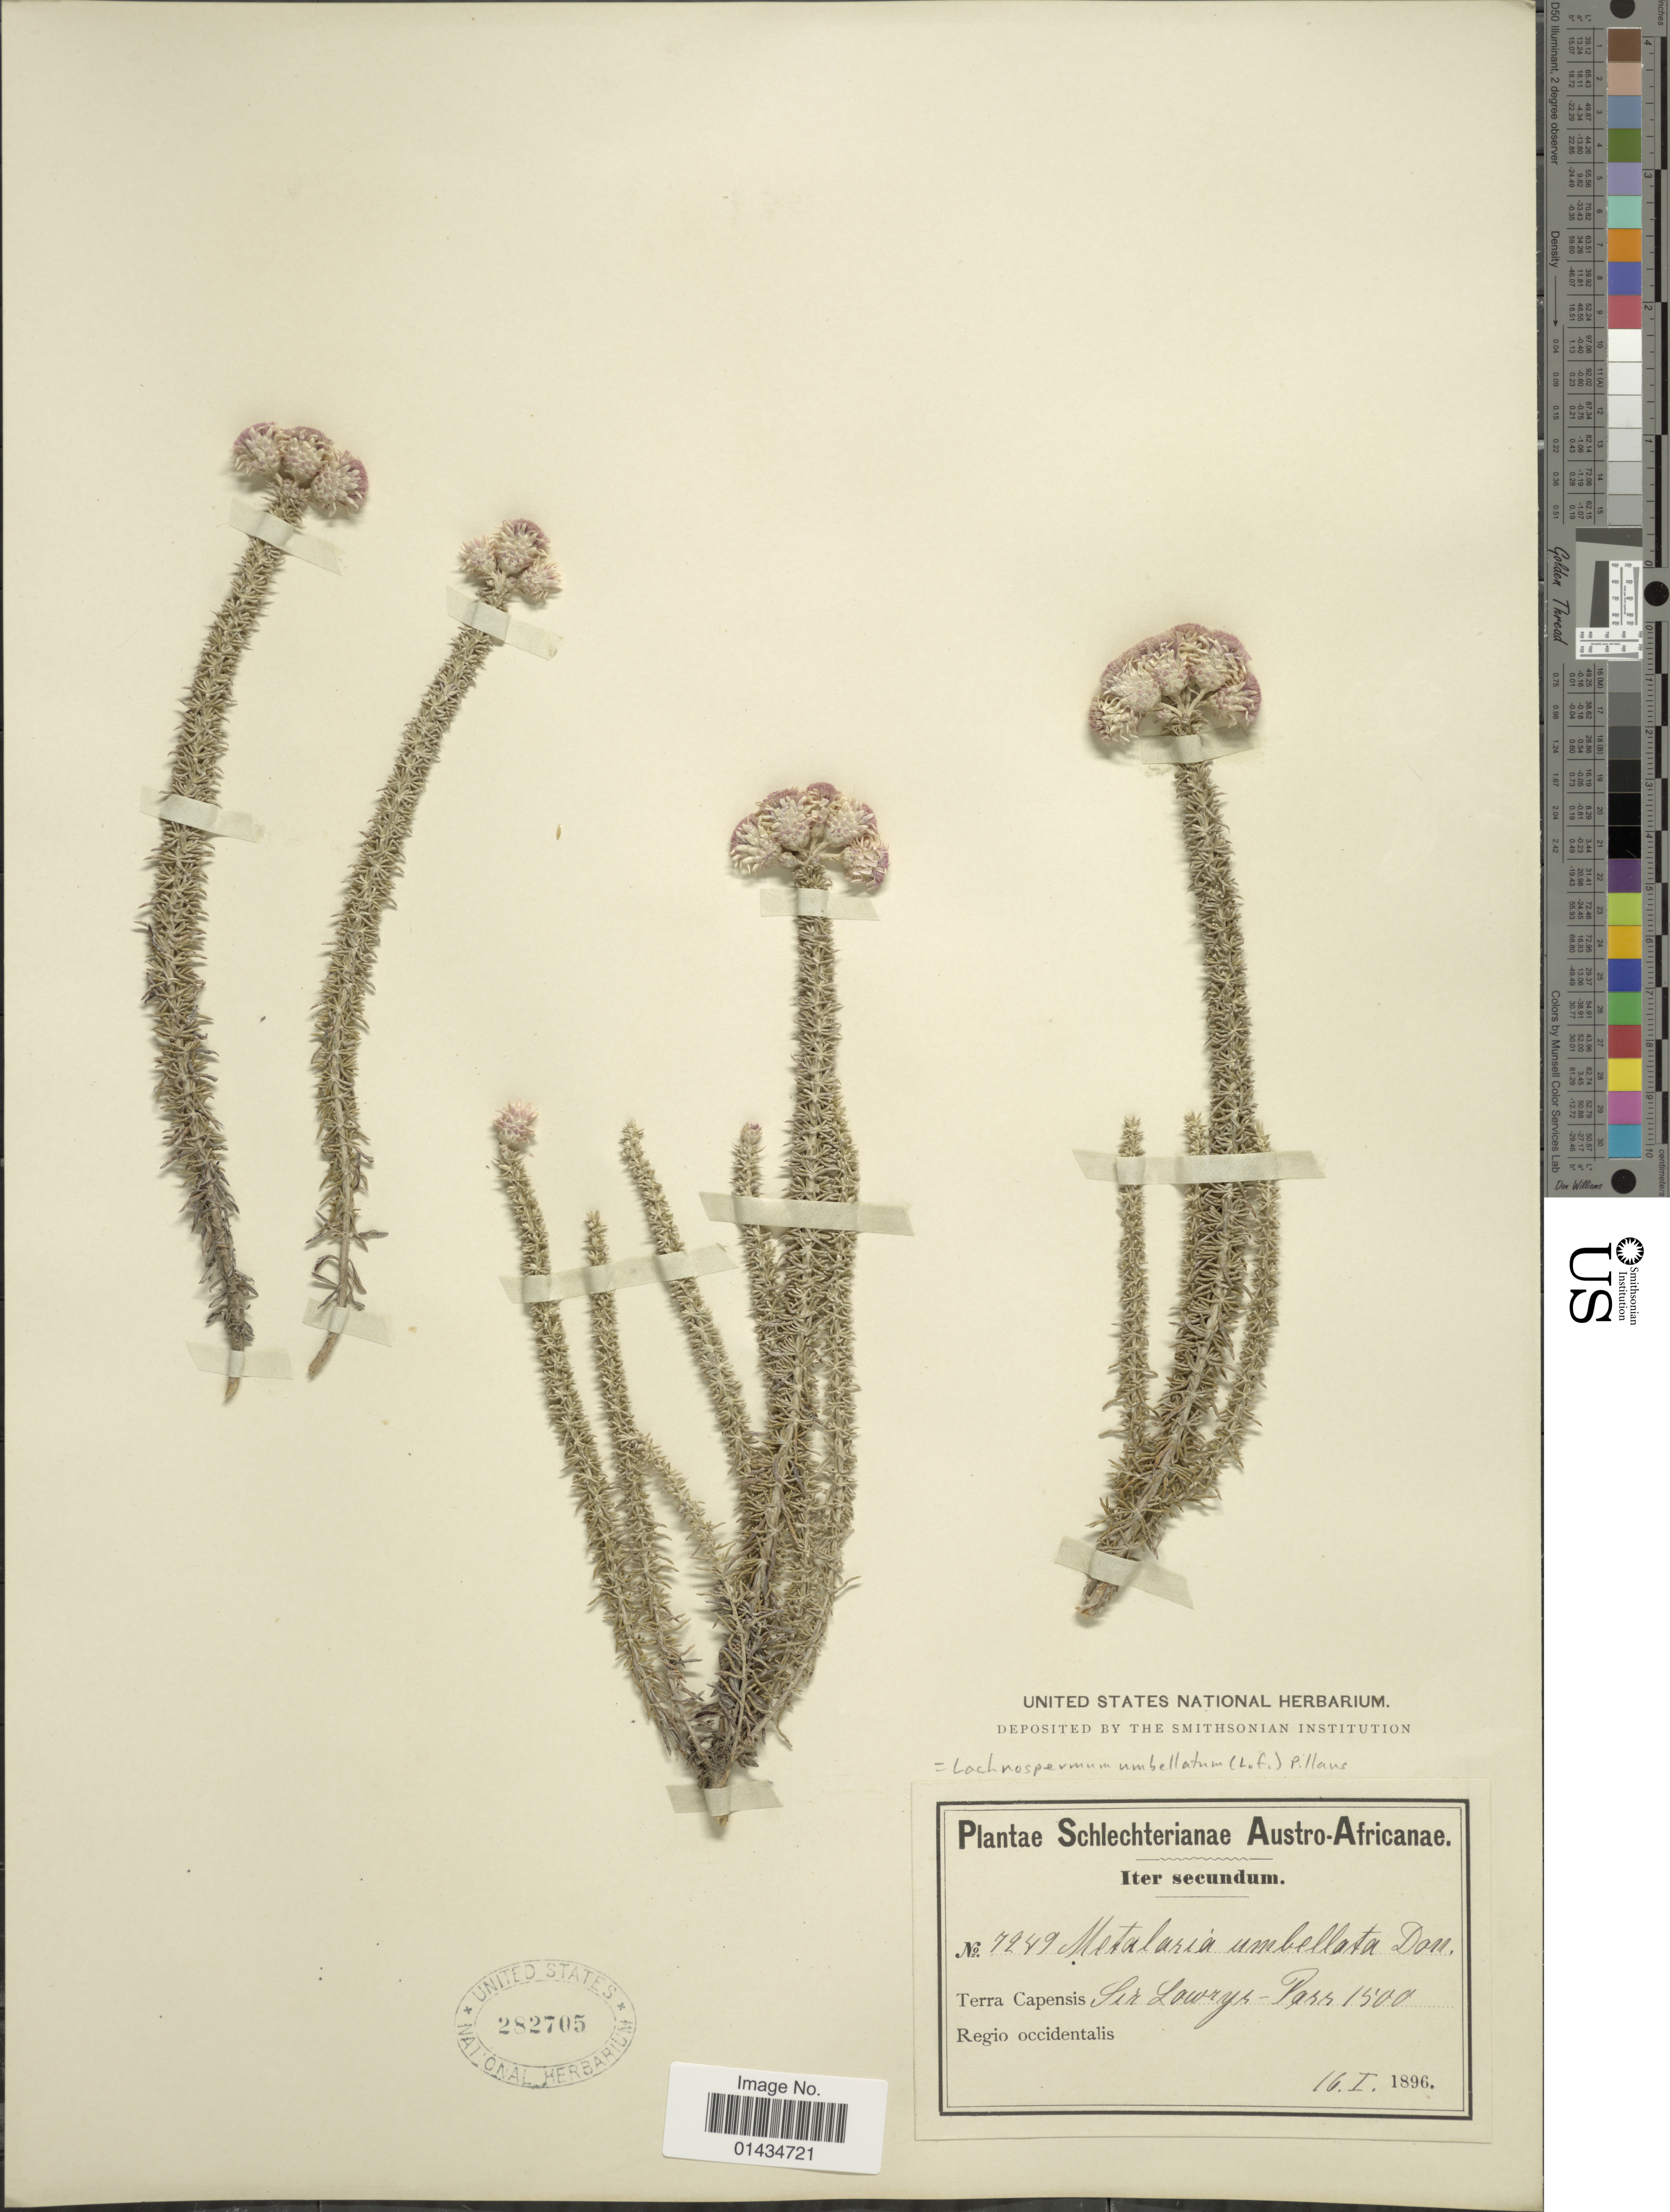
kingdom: Plantae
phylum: Tracheophyta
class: Magnoliopsida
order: Asterales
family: Asteraceae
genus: Lachnospermum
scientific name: Lachnospermum umbellatum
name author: (L. f.) Pillans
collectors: Schlechter, --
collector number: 7249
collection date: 1896-01-16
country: South Africa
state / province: Western Cape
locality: Austro-Africanae, Terra Capensis Sir Lowry's Pass, regio occidentalis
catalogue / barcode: US 282705